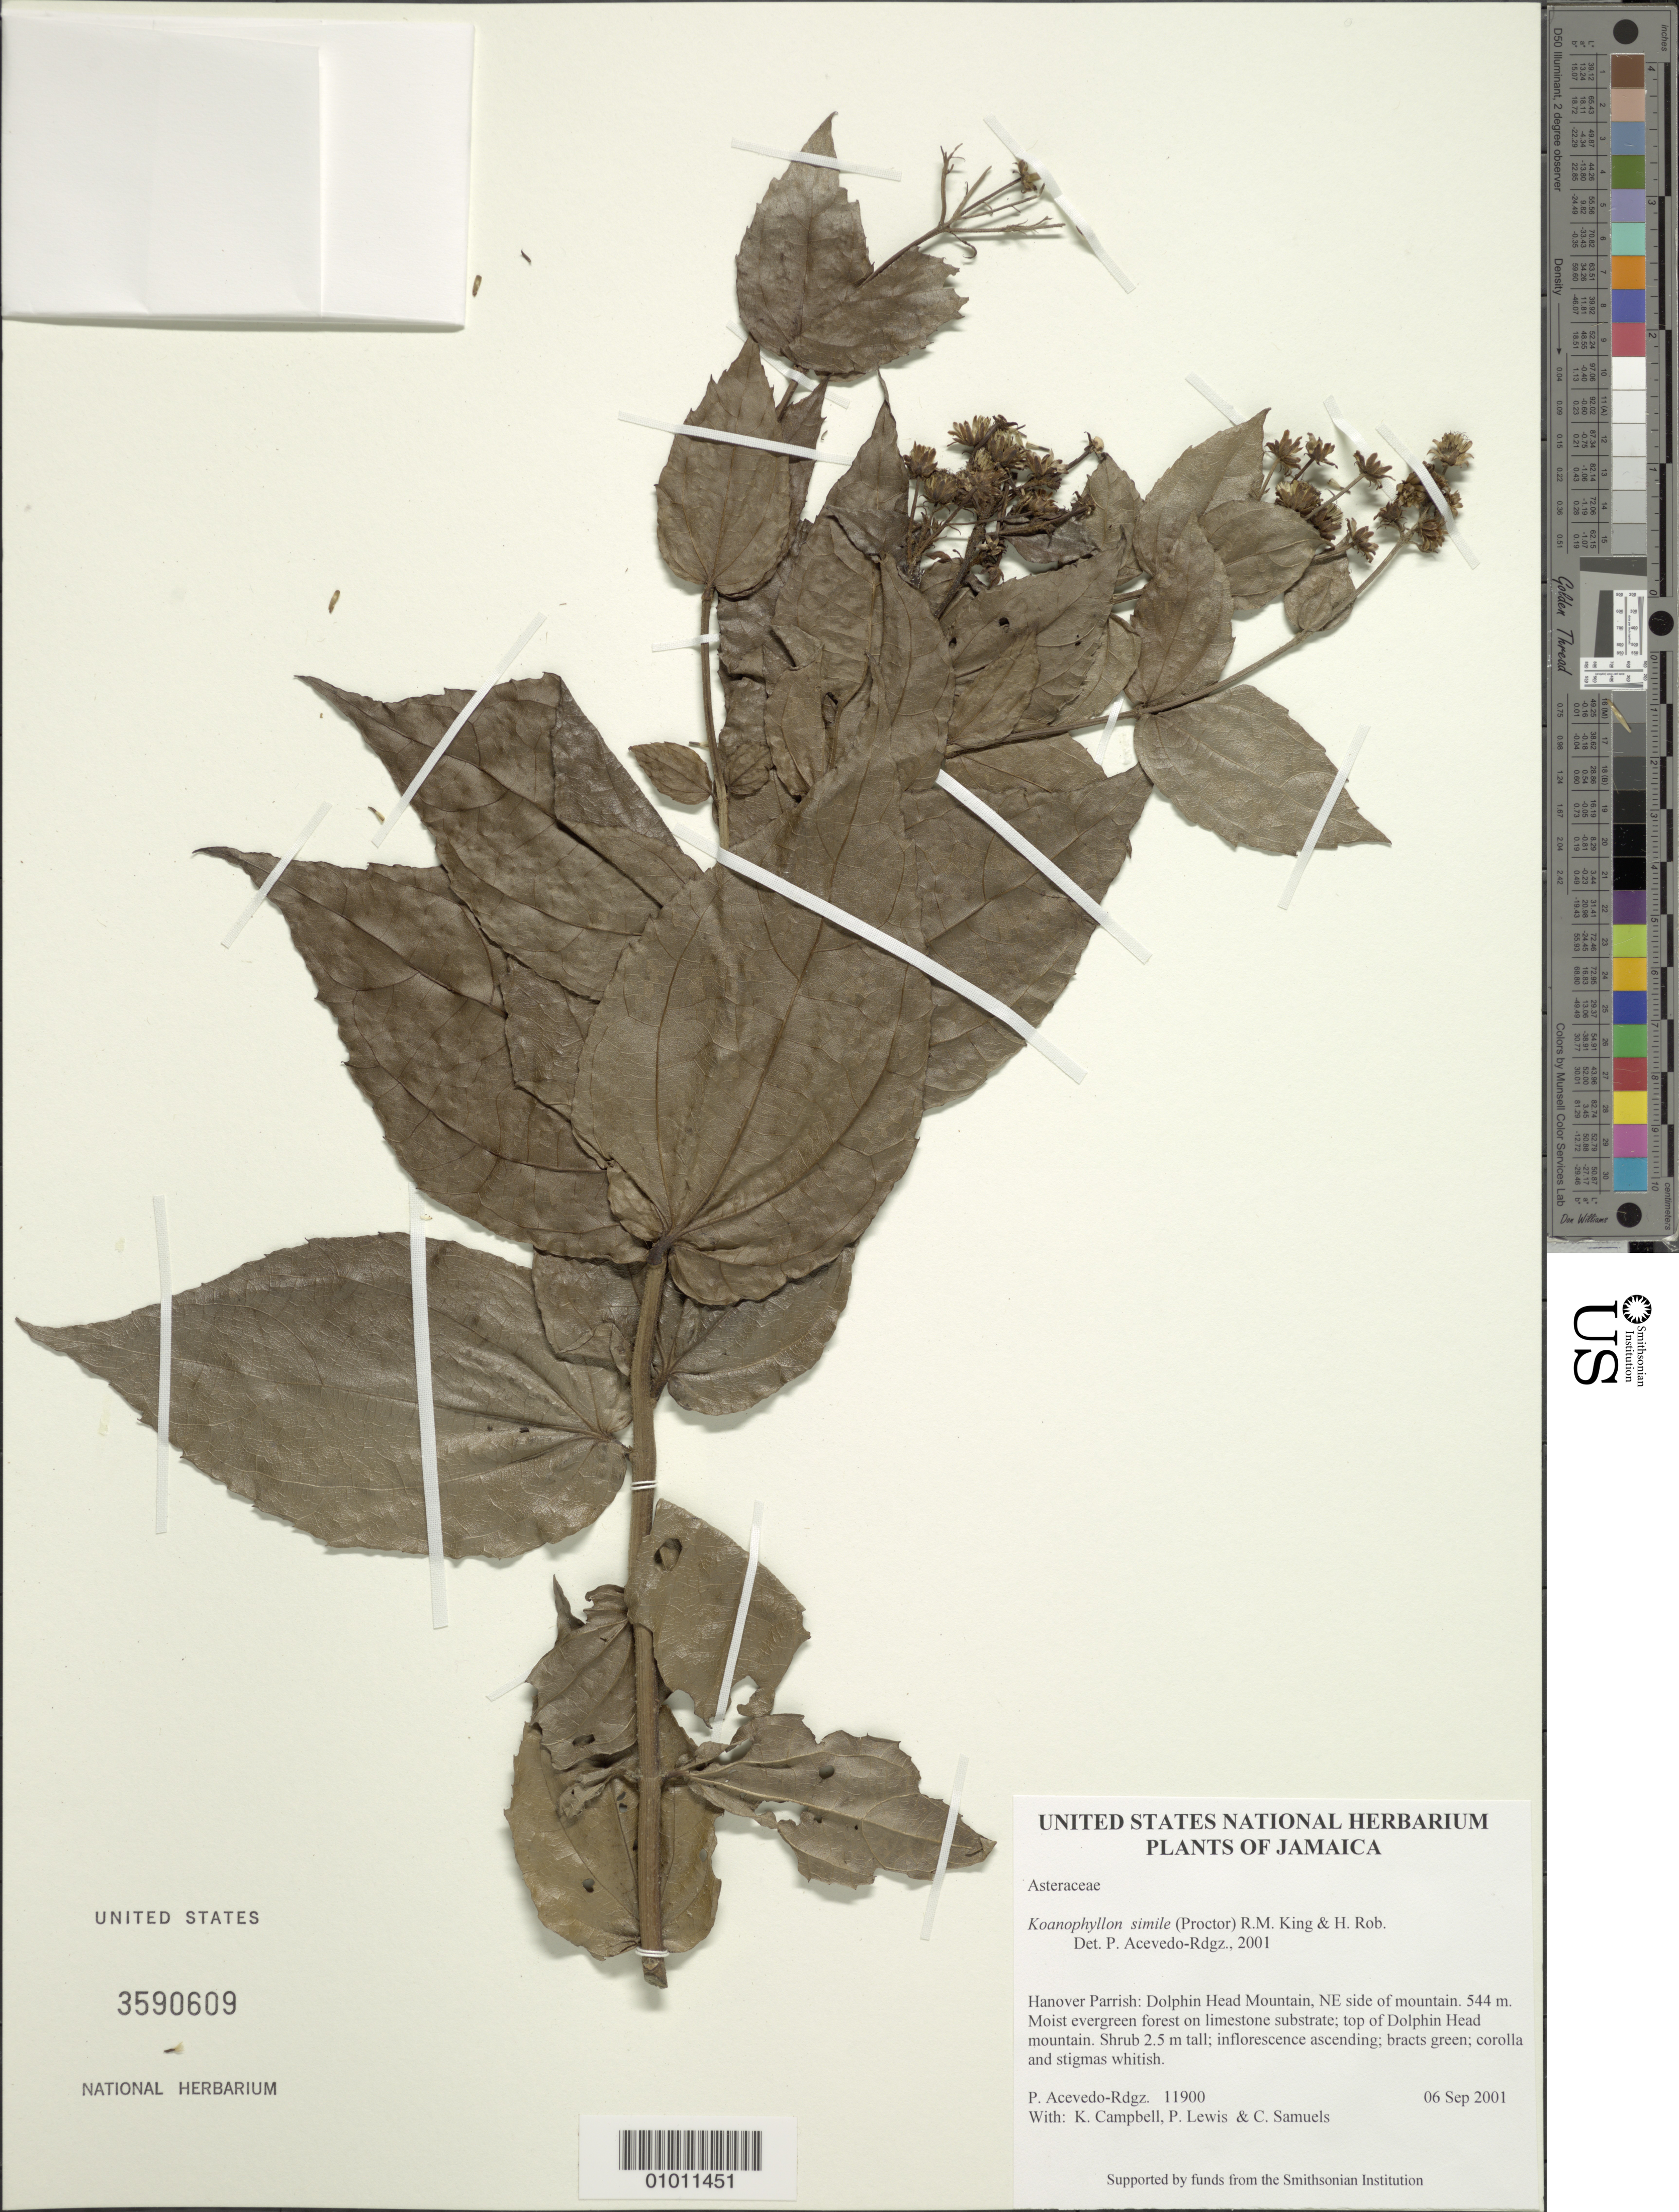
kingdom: Plantae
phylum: Tracheophyta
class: Magnoliopsida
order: Asterales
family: Asteraceae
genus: Koanophyllon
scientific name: Koanophyllon simile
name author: (Proctor) R.M. King & H. Rob.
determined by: Acevedo-Rodríguez, P., (BOT), Smithsonian Institution - National Museum of Natural History (UNITED STATES)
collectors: P. Acevedo-Rodr., K. Campbell, P. Lewis & C. Samuels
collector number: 11900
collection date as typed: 06 Sep 2001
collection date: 2001-09-06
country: Jamaica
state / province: Hanover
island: Jamaica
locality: Hanover Parrish: Dolphin Head Mountain, NE side of mountain.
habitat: Moist evergreen forest on limestone substrate; top of Dolphin Head mountain.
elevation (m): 544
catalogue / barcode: US 3590609